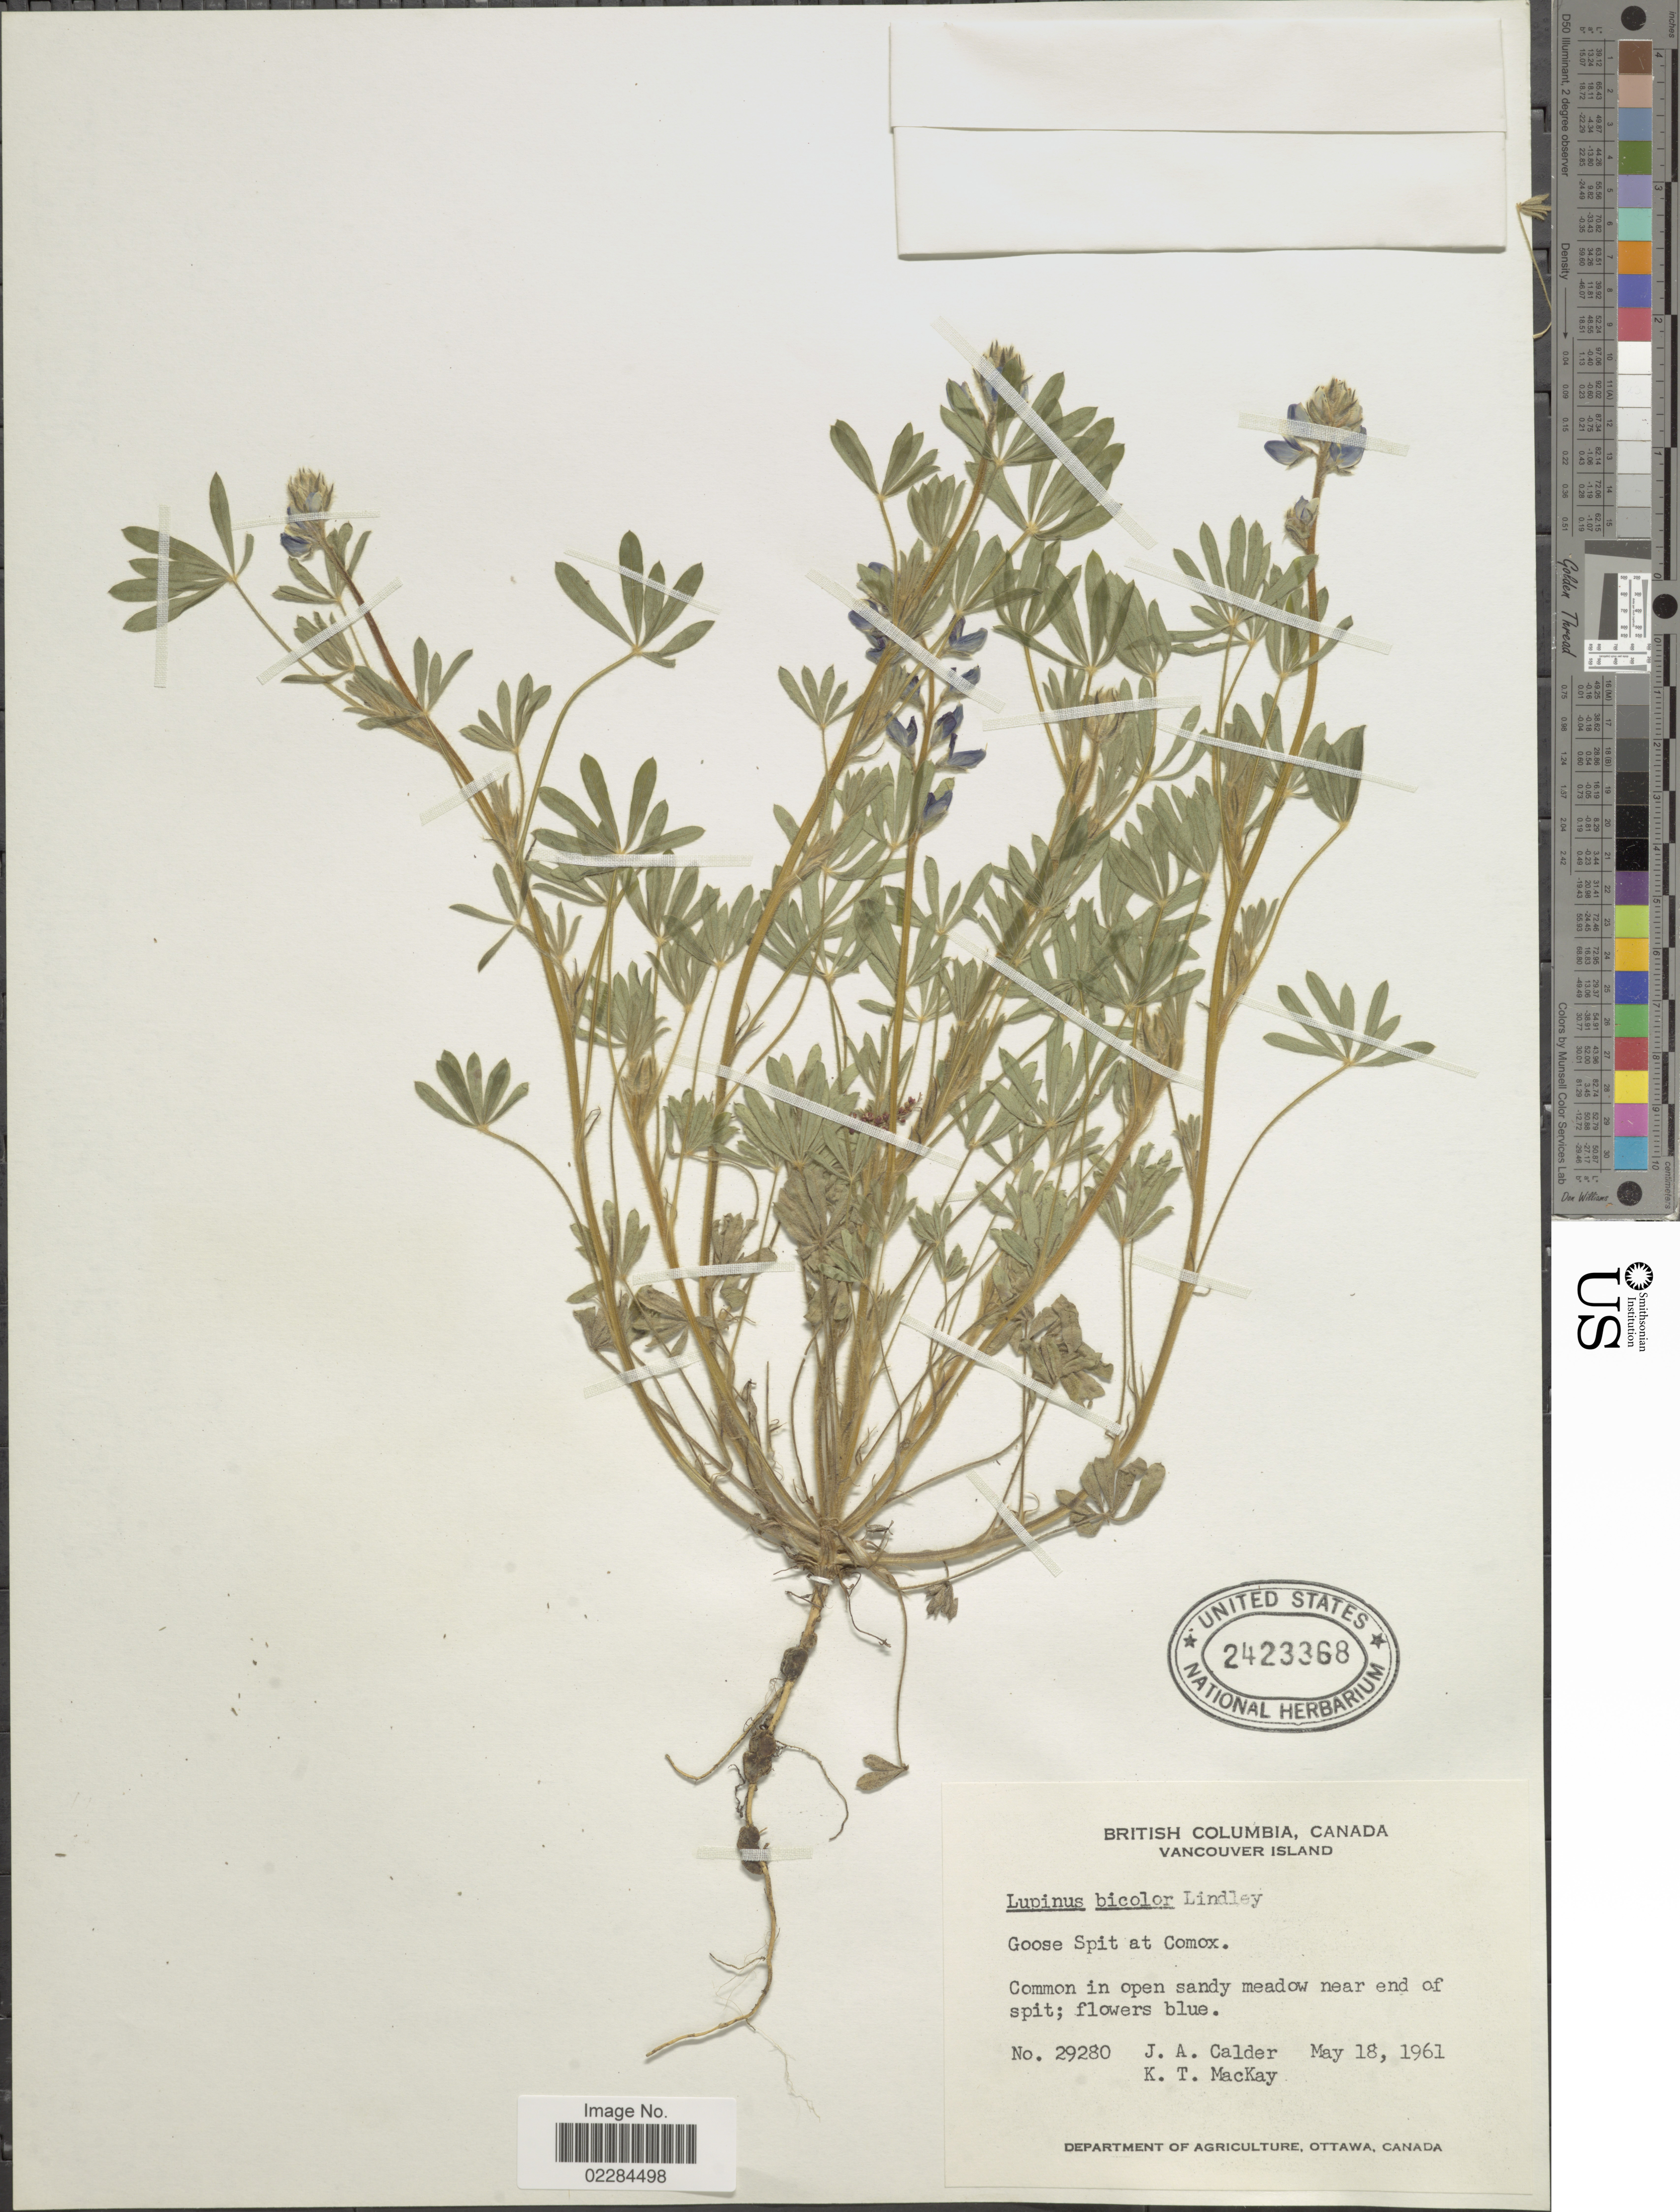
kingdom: Plantae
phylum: Tracheophyta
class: Magnoliopsida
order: Fabales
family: Fabaceae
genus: Lupinus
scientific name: Lupinus bicolor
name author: Lindl.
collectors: J. A. Calder & K. T. Mackay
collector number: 29280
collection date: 1962-05-18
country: Canada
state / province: British Columbia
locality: Vancouver Island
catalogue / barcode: US 2423368